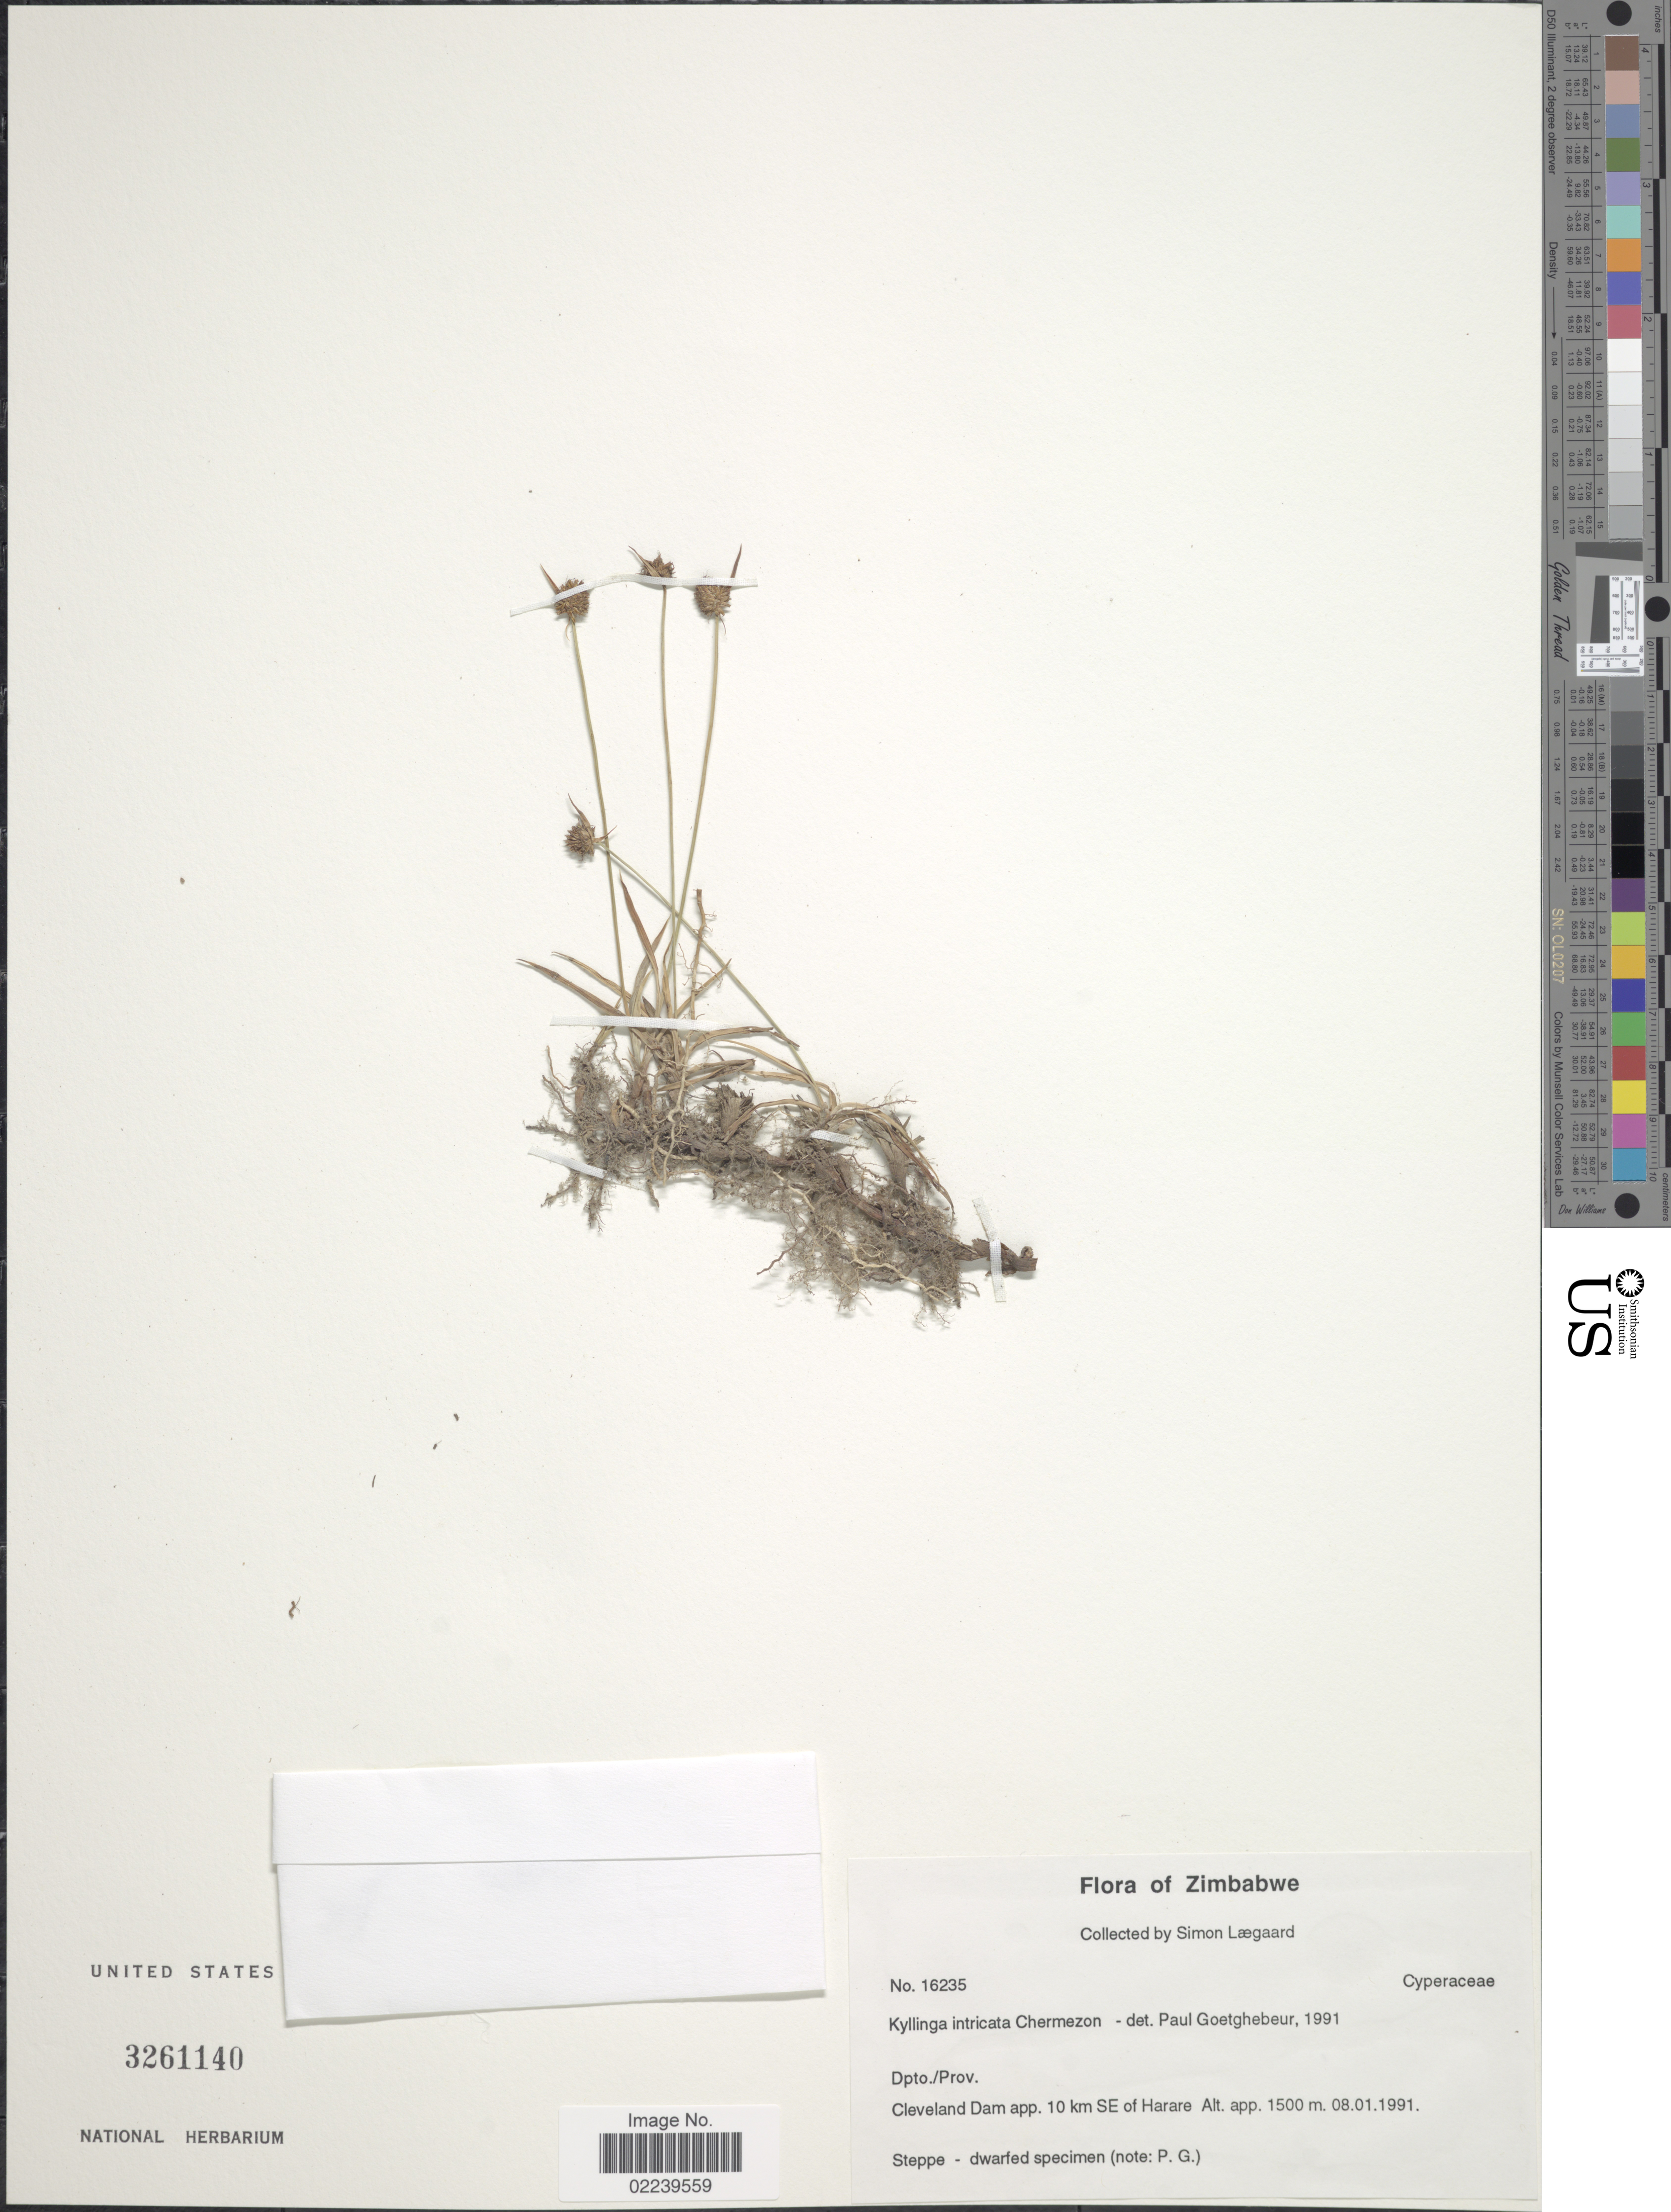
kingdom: Plantae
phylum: Tracheophyta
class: Liliopsida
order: Poales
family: Cyperaceae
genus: Cyperus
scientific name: Cyperus nigriceps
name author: Huygh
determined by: Strong, M. T., (US), Smithsonian Institution - National Museum of Natural History (UNITED STATES)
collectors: S. Lægaard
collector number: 16235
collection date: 1991-01-08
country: Zimbabwe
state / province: Harare (city)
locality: Dpto./Prov. Cleveland Dam app. 10 km SE of Harare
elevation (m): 1500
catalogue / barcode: US 3261140